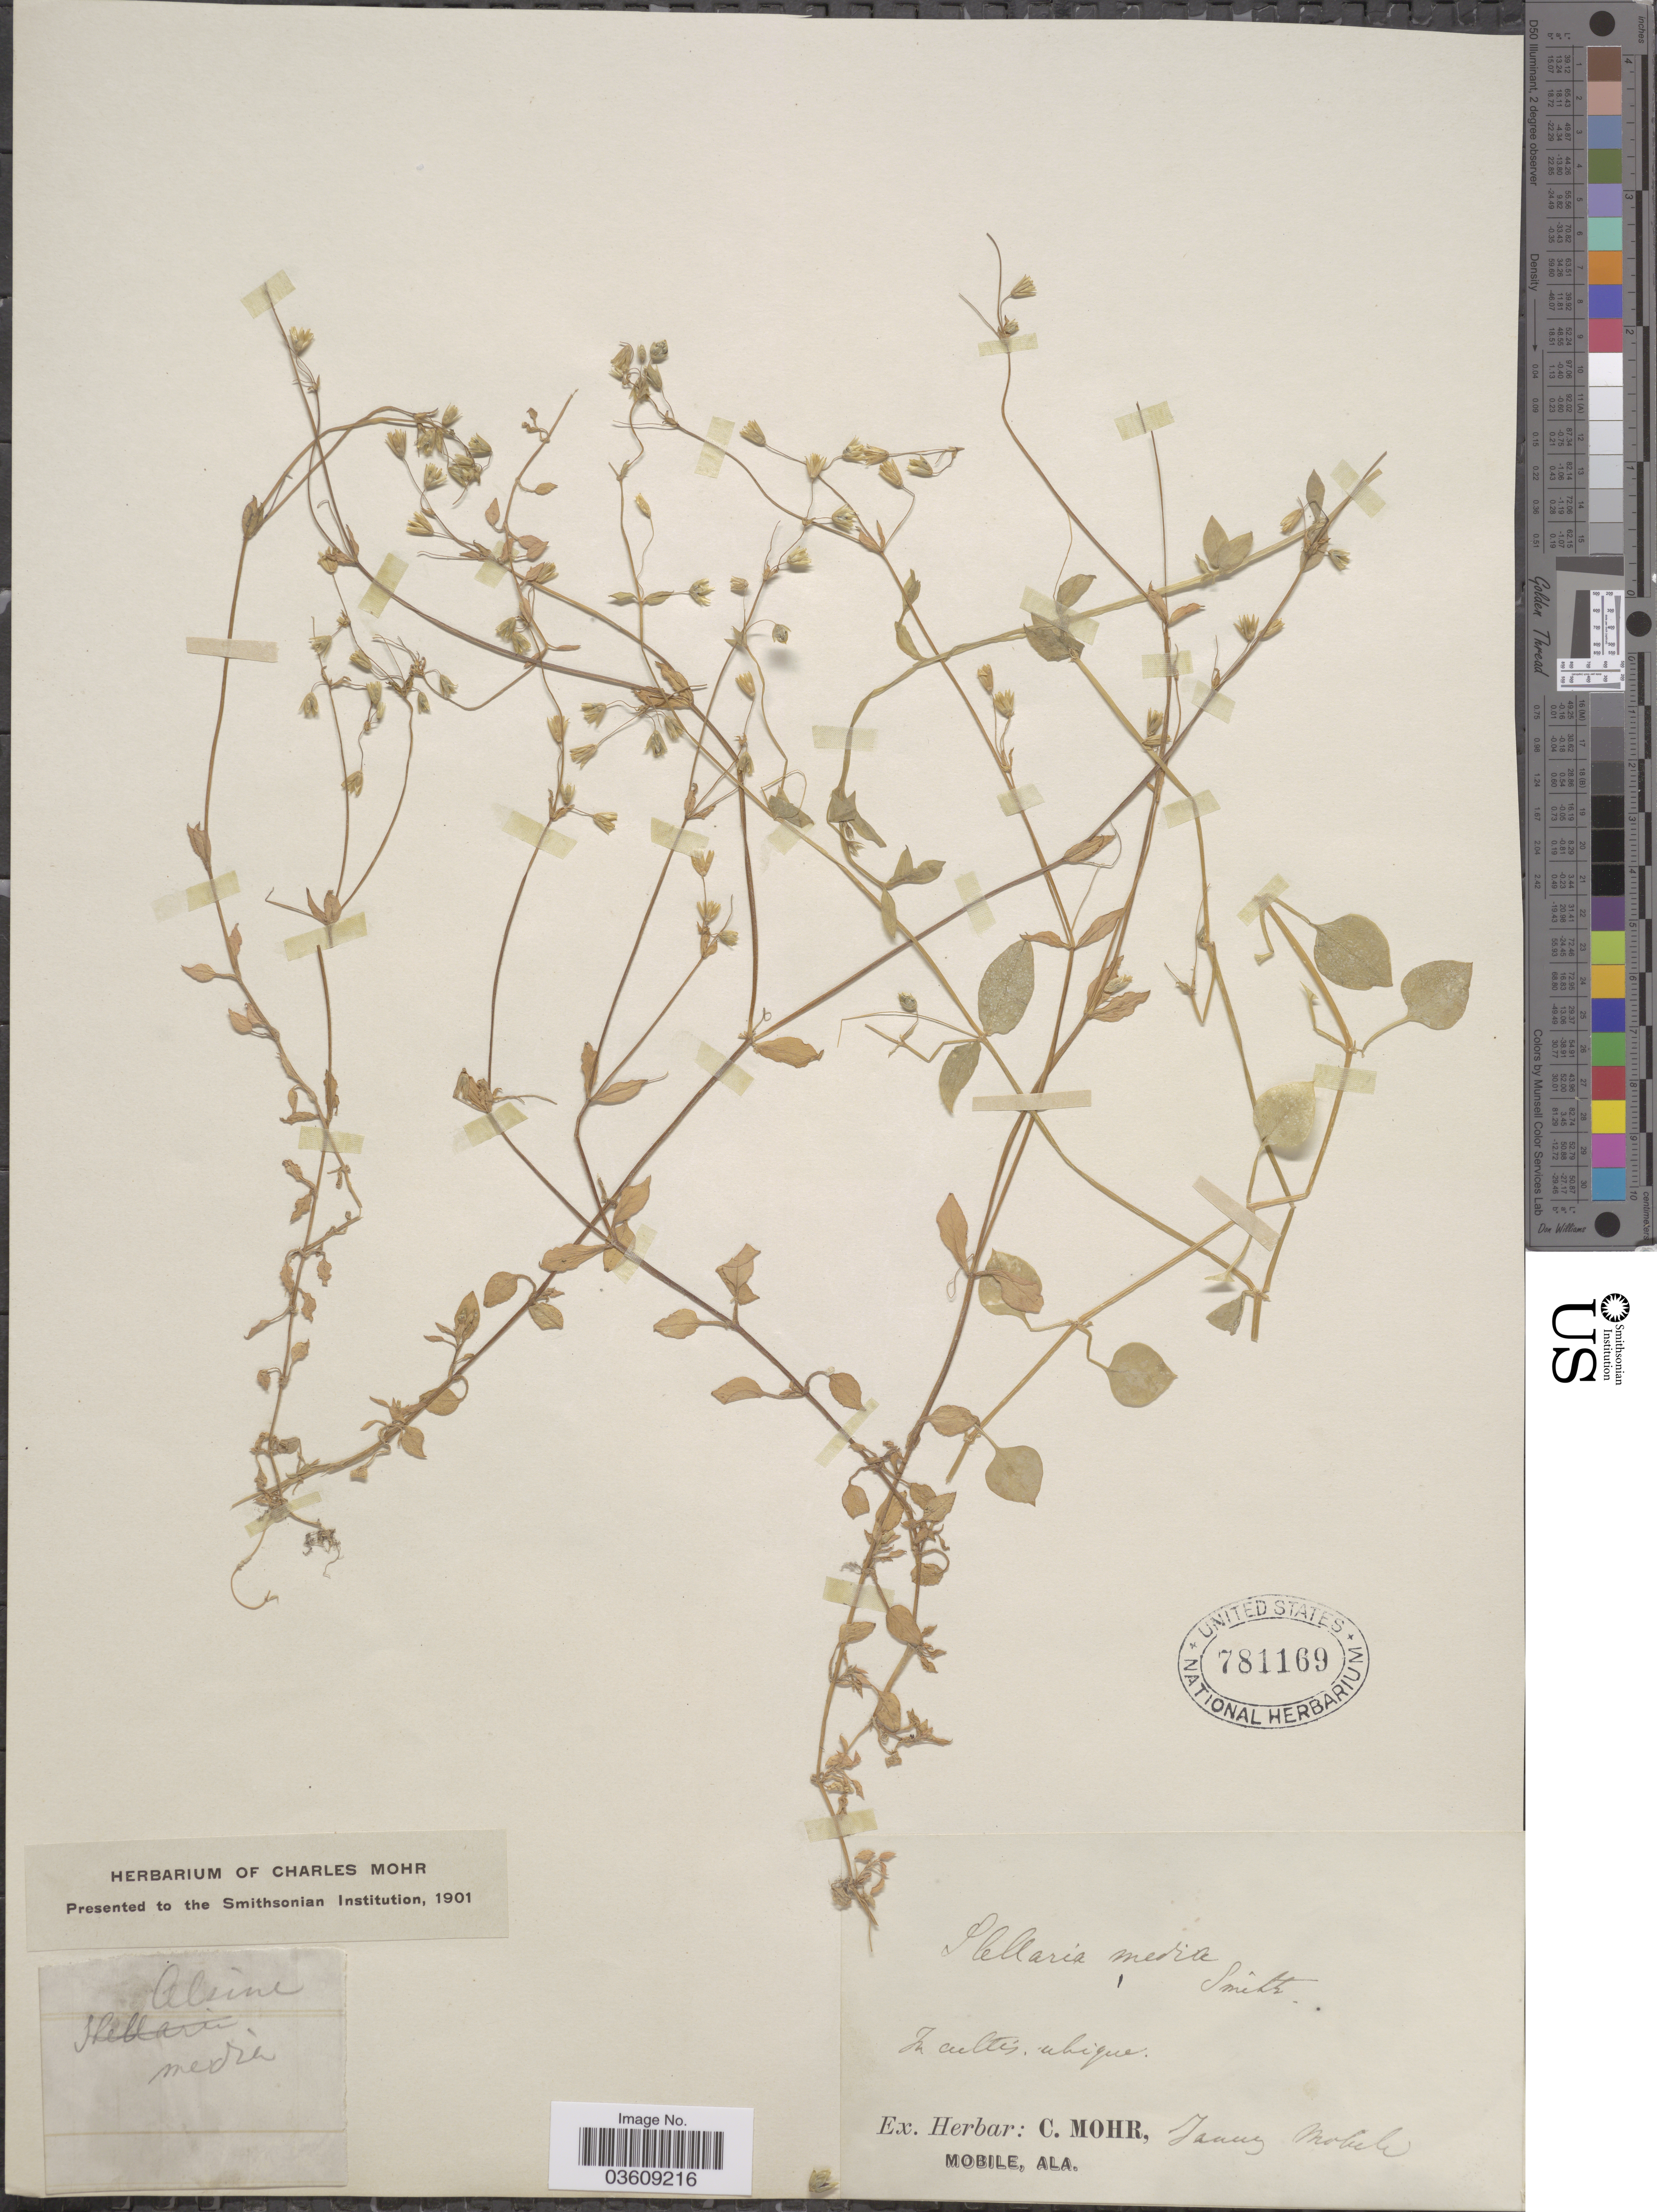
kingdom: Plantae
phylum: Tracheophyta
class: Magnoliopsida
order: Caryophyllales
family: Caryophyllaceae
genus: Stellaria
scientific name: Stellaria media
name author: (L.) Vill.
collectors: ex herb. Charles Mohr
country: United States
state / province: Alabama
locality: Mobile.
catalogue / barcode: US 781169